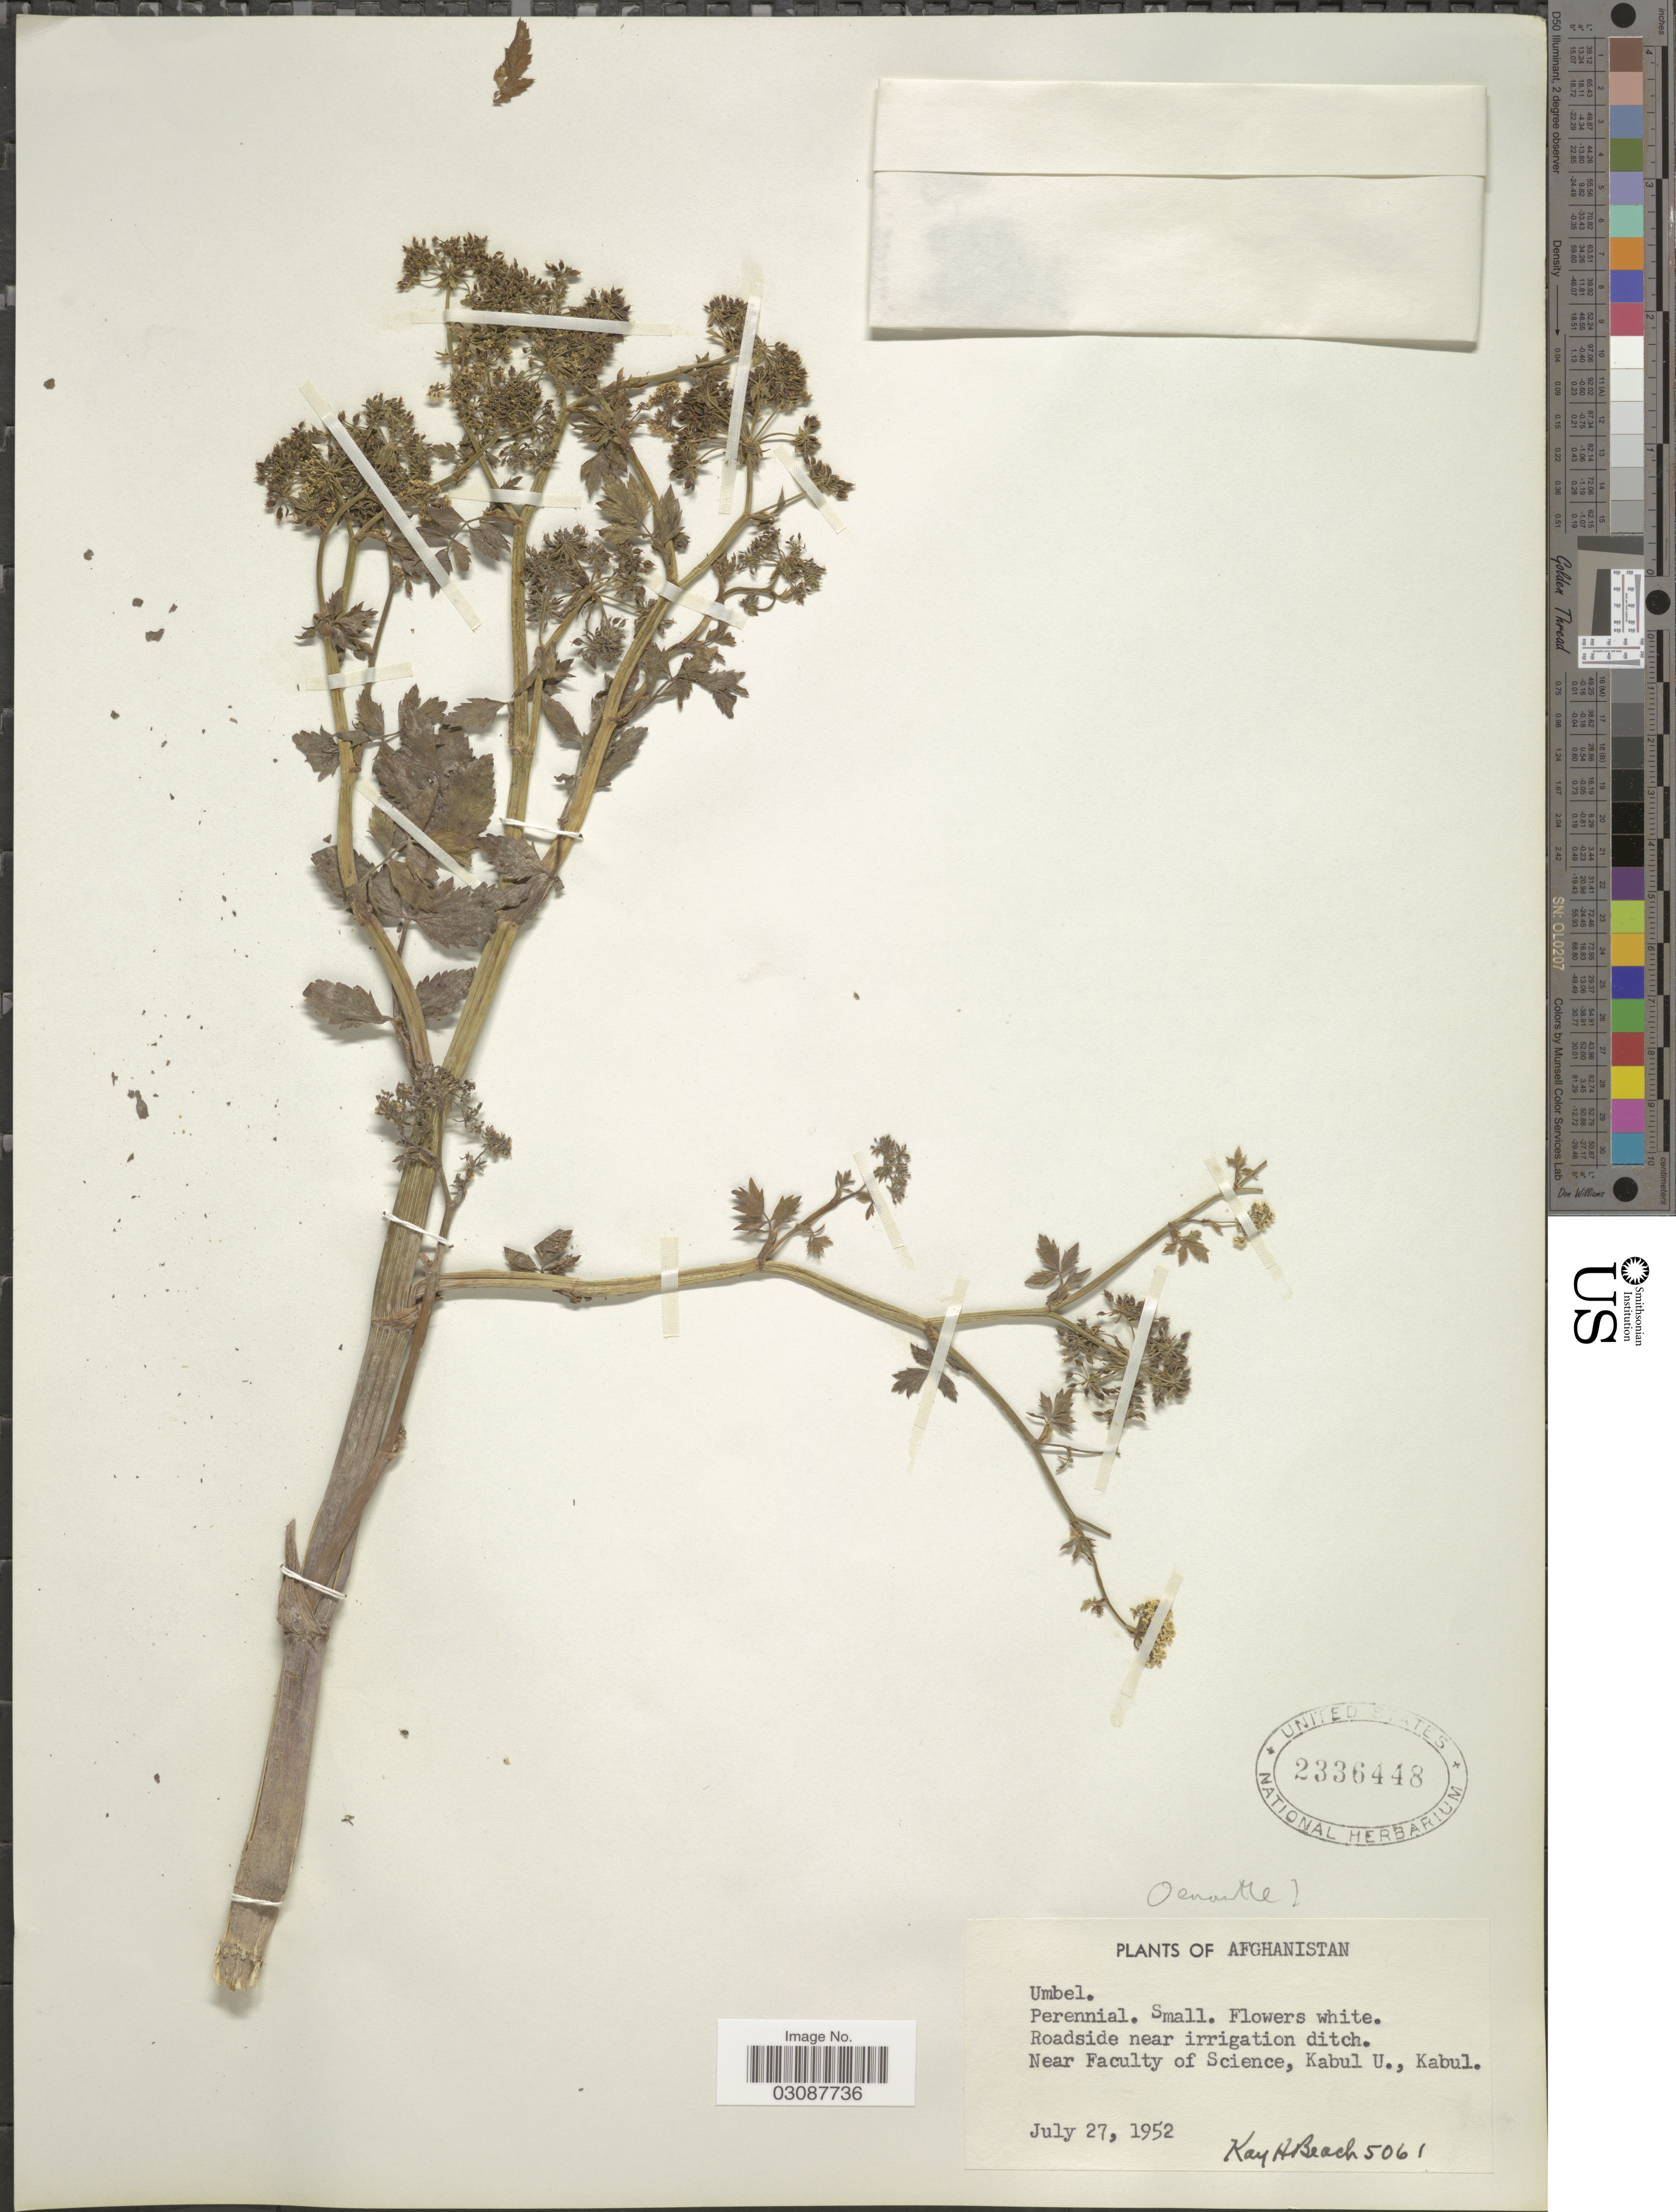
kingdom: Plantae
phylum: Tracheophyta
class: Magnoliopsida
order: Apiales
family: Apiaceae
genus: Oenanthe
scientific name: Oenanthe sp.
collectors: K. H. Beach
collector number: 5061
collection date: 1952-07-27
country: Afghanistan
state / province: Kabul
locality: Roadside near irrigation ditch, Near Faculty of Science, Kabul U., Kabul.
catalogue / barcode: US 2336448